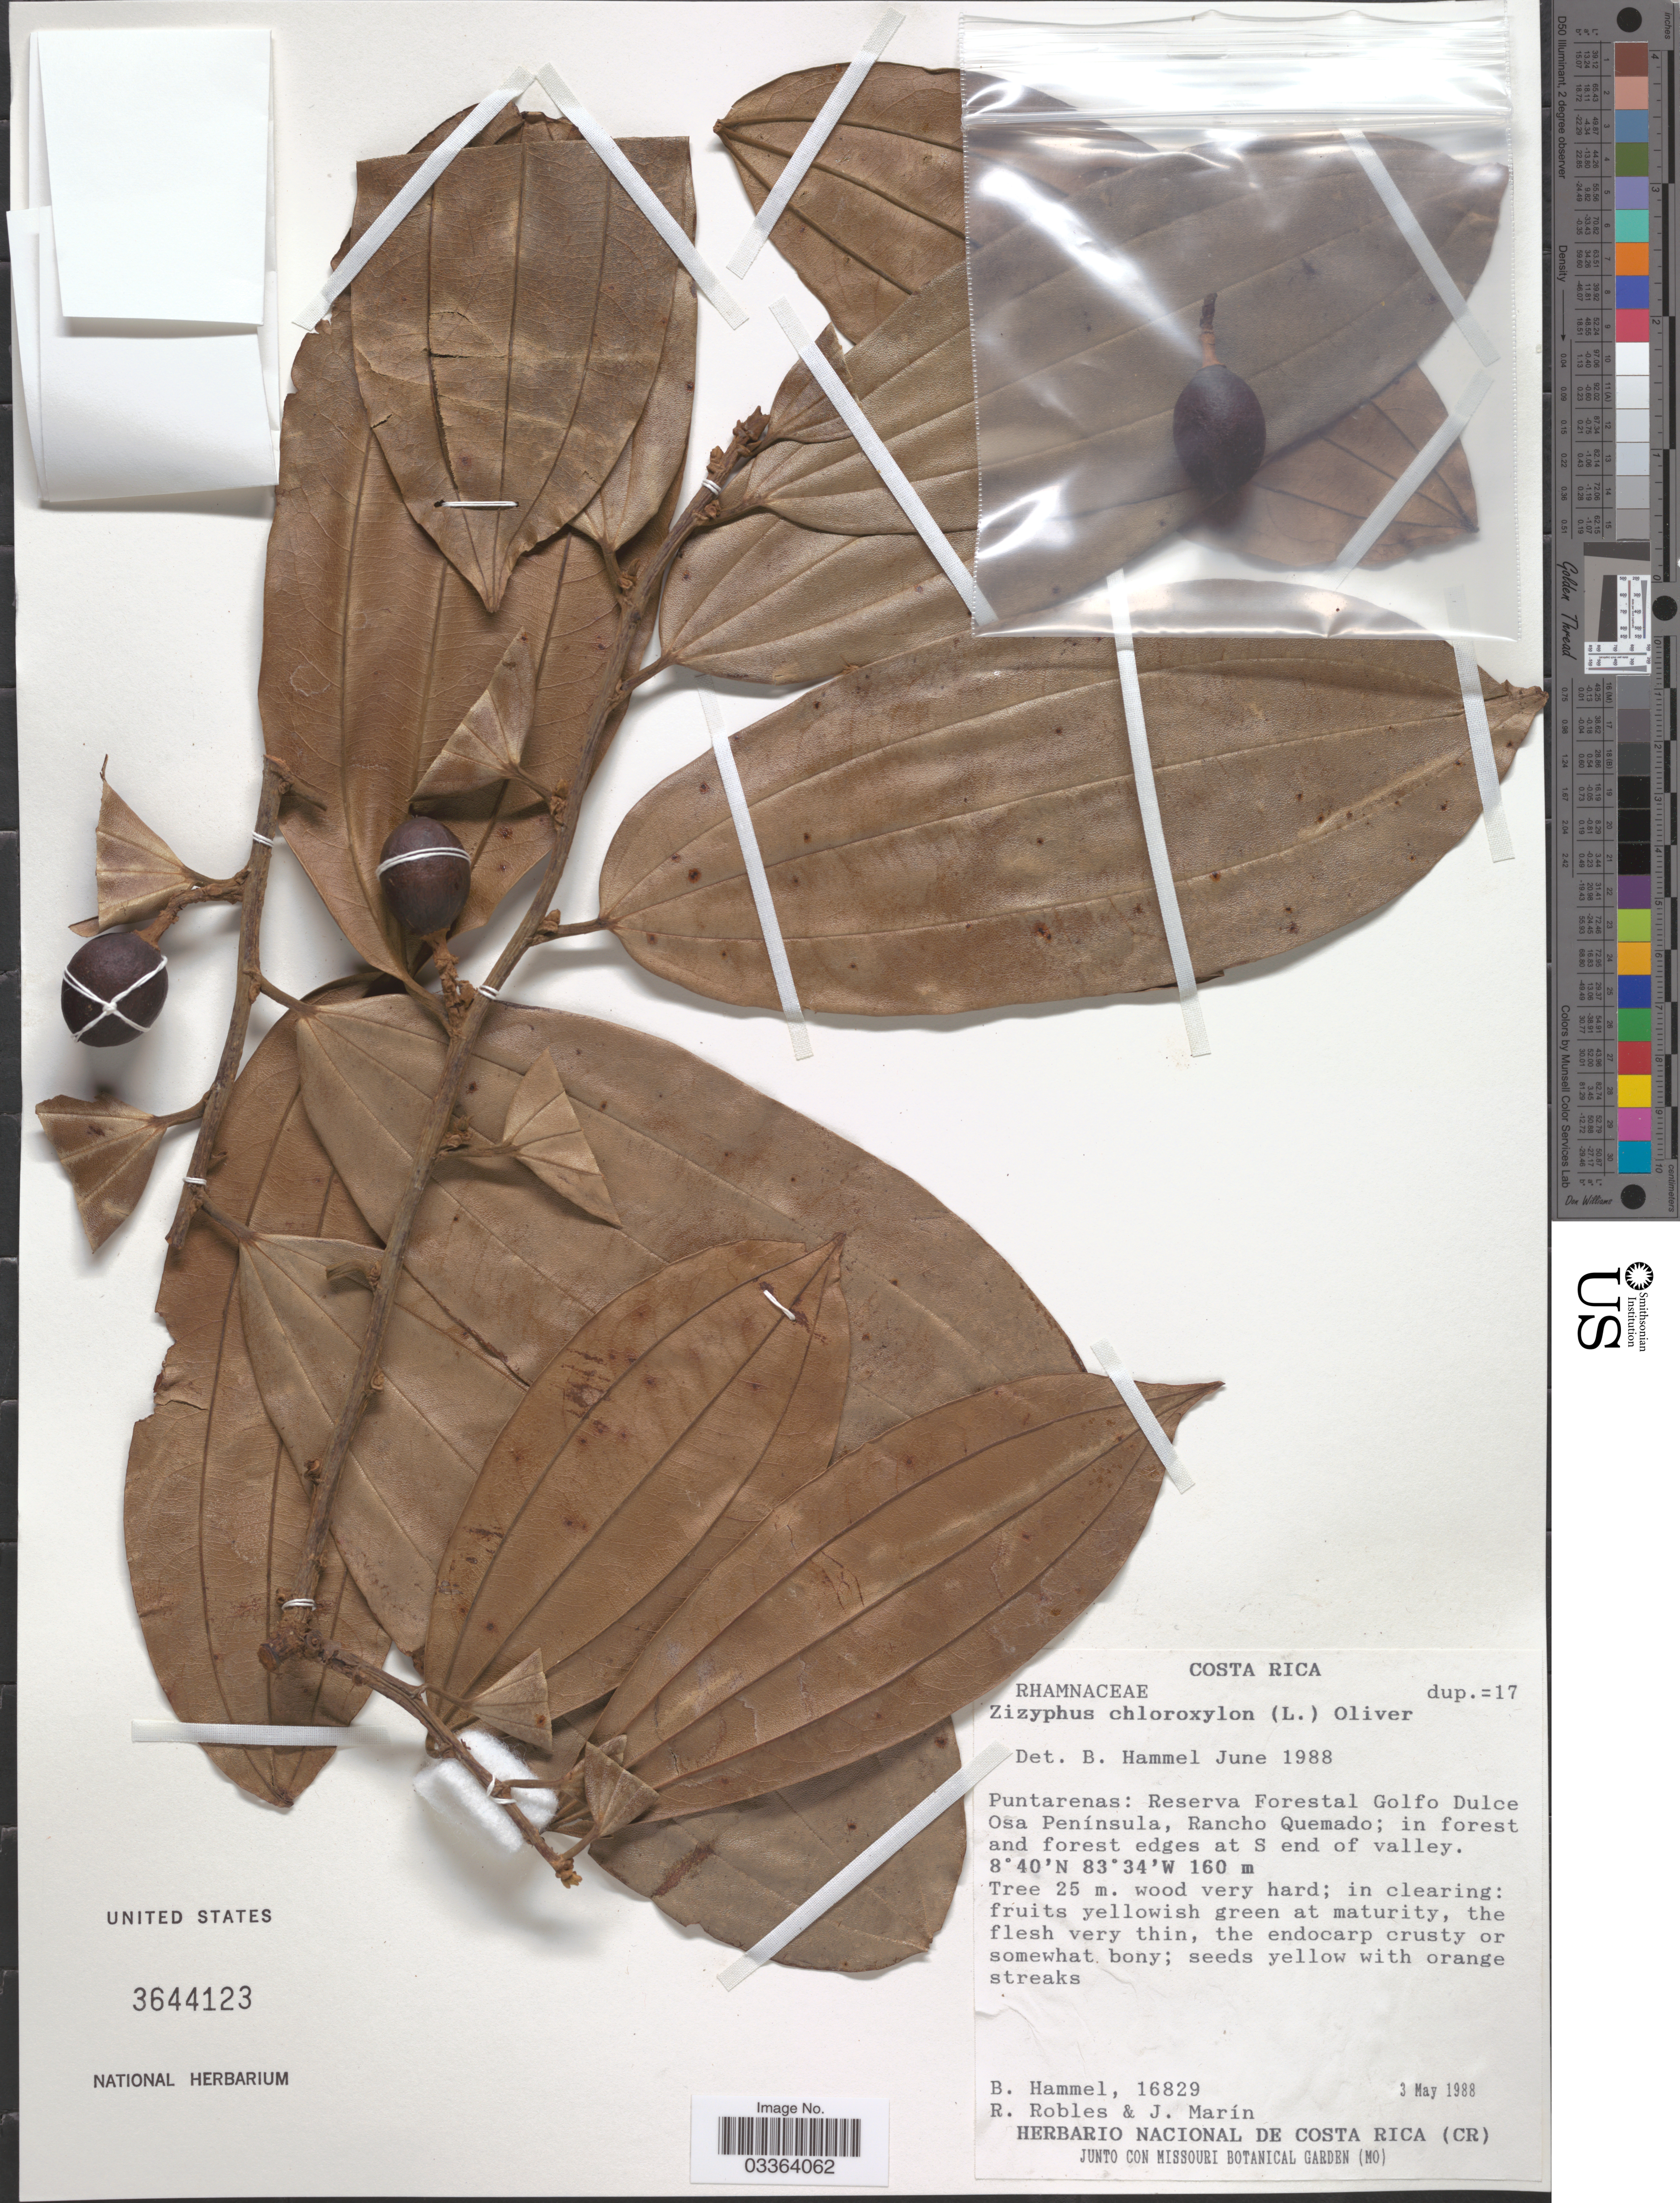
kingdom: Plantae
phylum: Tracheophyta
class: Magnoliopsida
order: Rosales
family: Rhamnaceae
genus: Sarcomphalus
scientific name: Sarcomphalus chloroxylon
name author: (L.) Hauenschild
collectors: B. Hammel, R. Robles & J. Marín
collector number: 16829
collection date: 1988-05-03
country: Costa Rica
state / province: Puntarenas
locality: Reserva Forestal Golfo Dulce Osa Peninsula, Rancho Quemado.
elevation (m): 160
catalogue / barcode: US 3644123